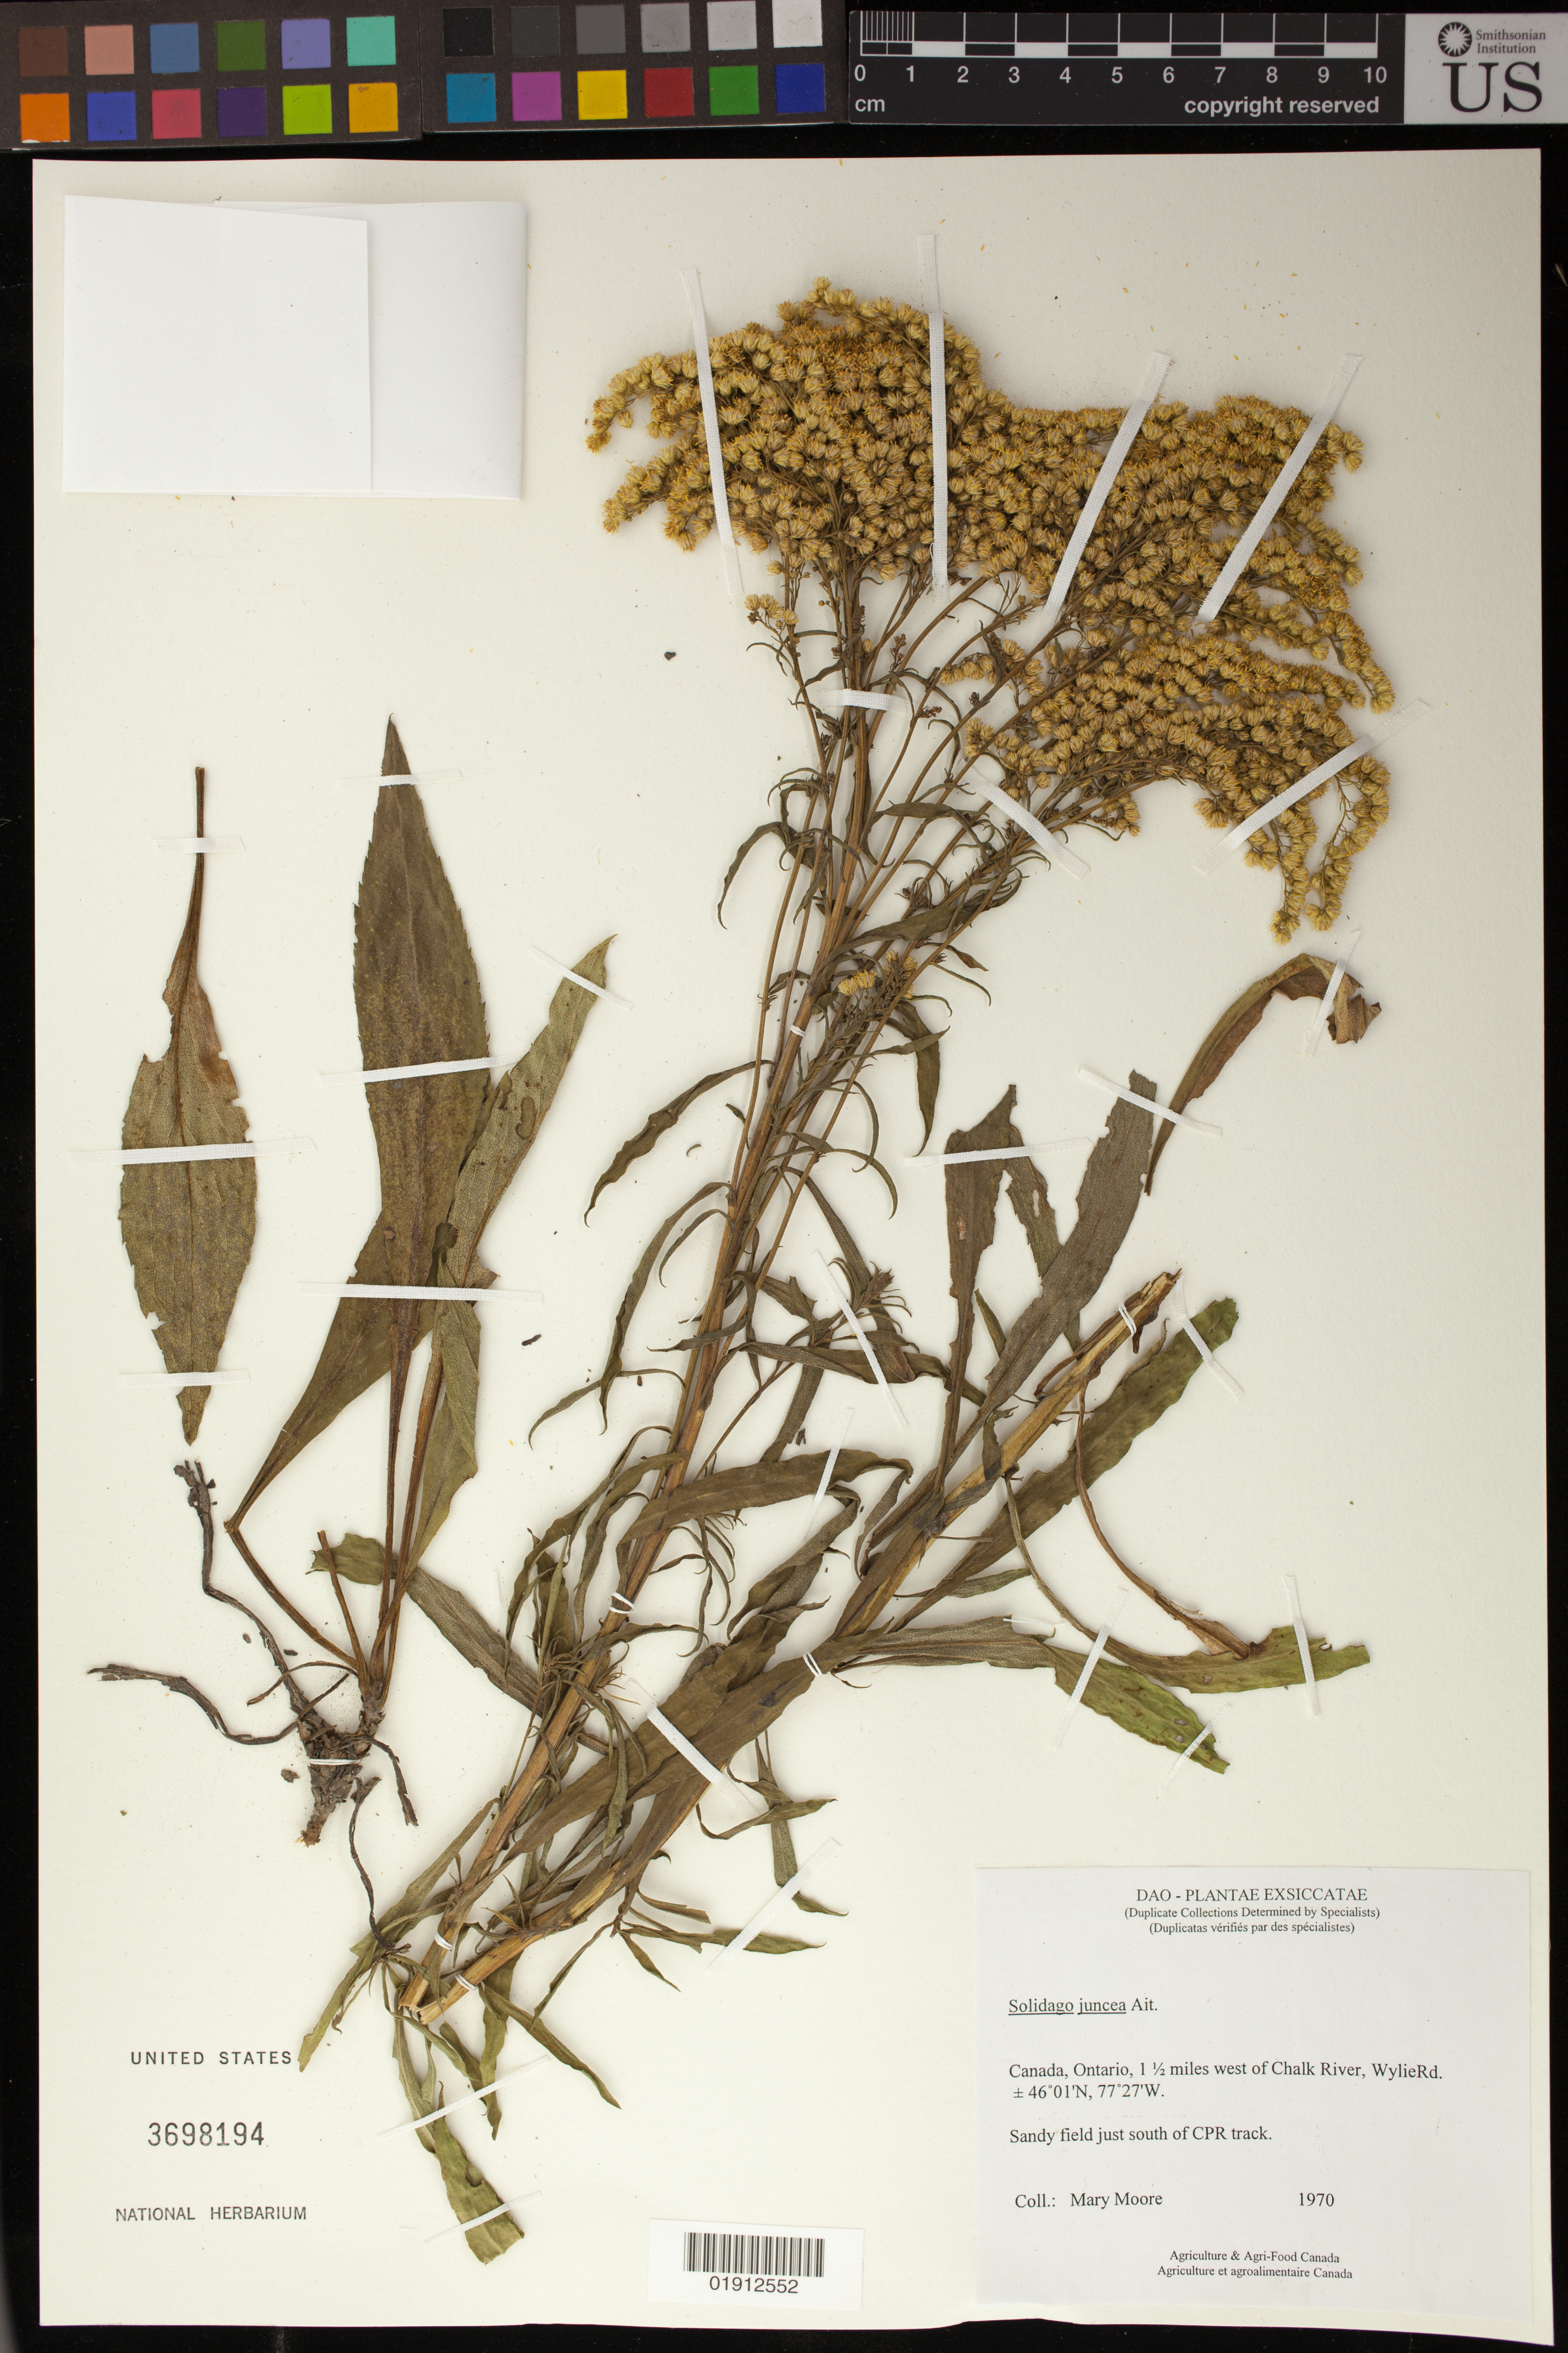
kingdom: Plantae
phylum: Tracheophyta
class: Magnoliopsida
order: Asterales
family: Asteraceae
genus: Solidago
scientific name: Solidago juncea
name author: Aiton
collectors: M. Moore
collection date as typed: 1970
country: Canada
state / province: Ontario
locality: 1.5 miles west of Chalk River, Wylie Rd.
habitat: Sandy field just south of CPR track.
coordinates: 46 01 N, 77 27 W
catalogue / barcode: US 3698194